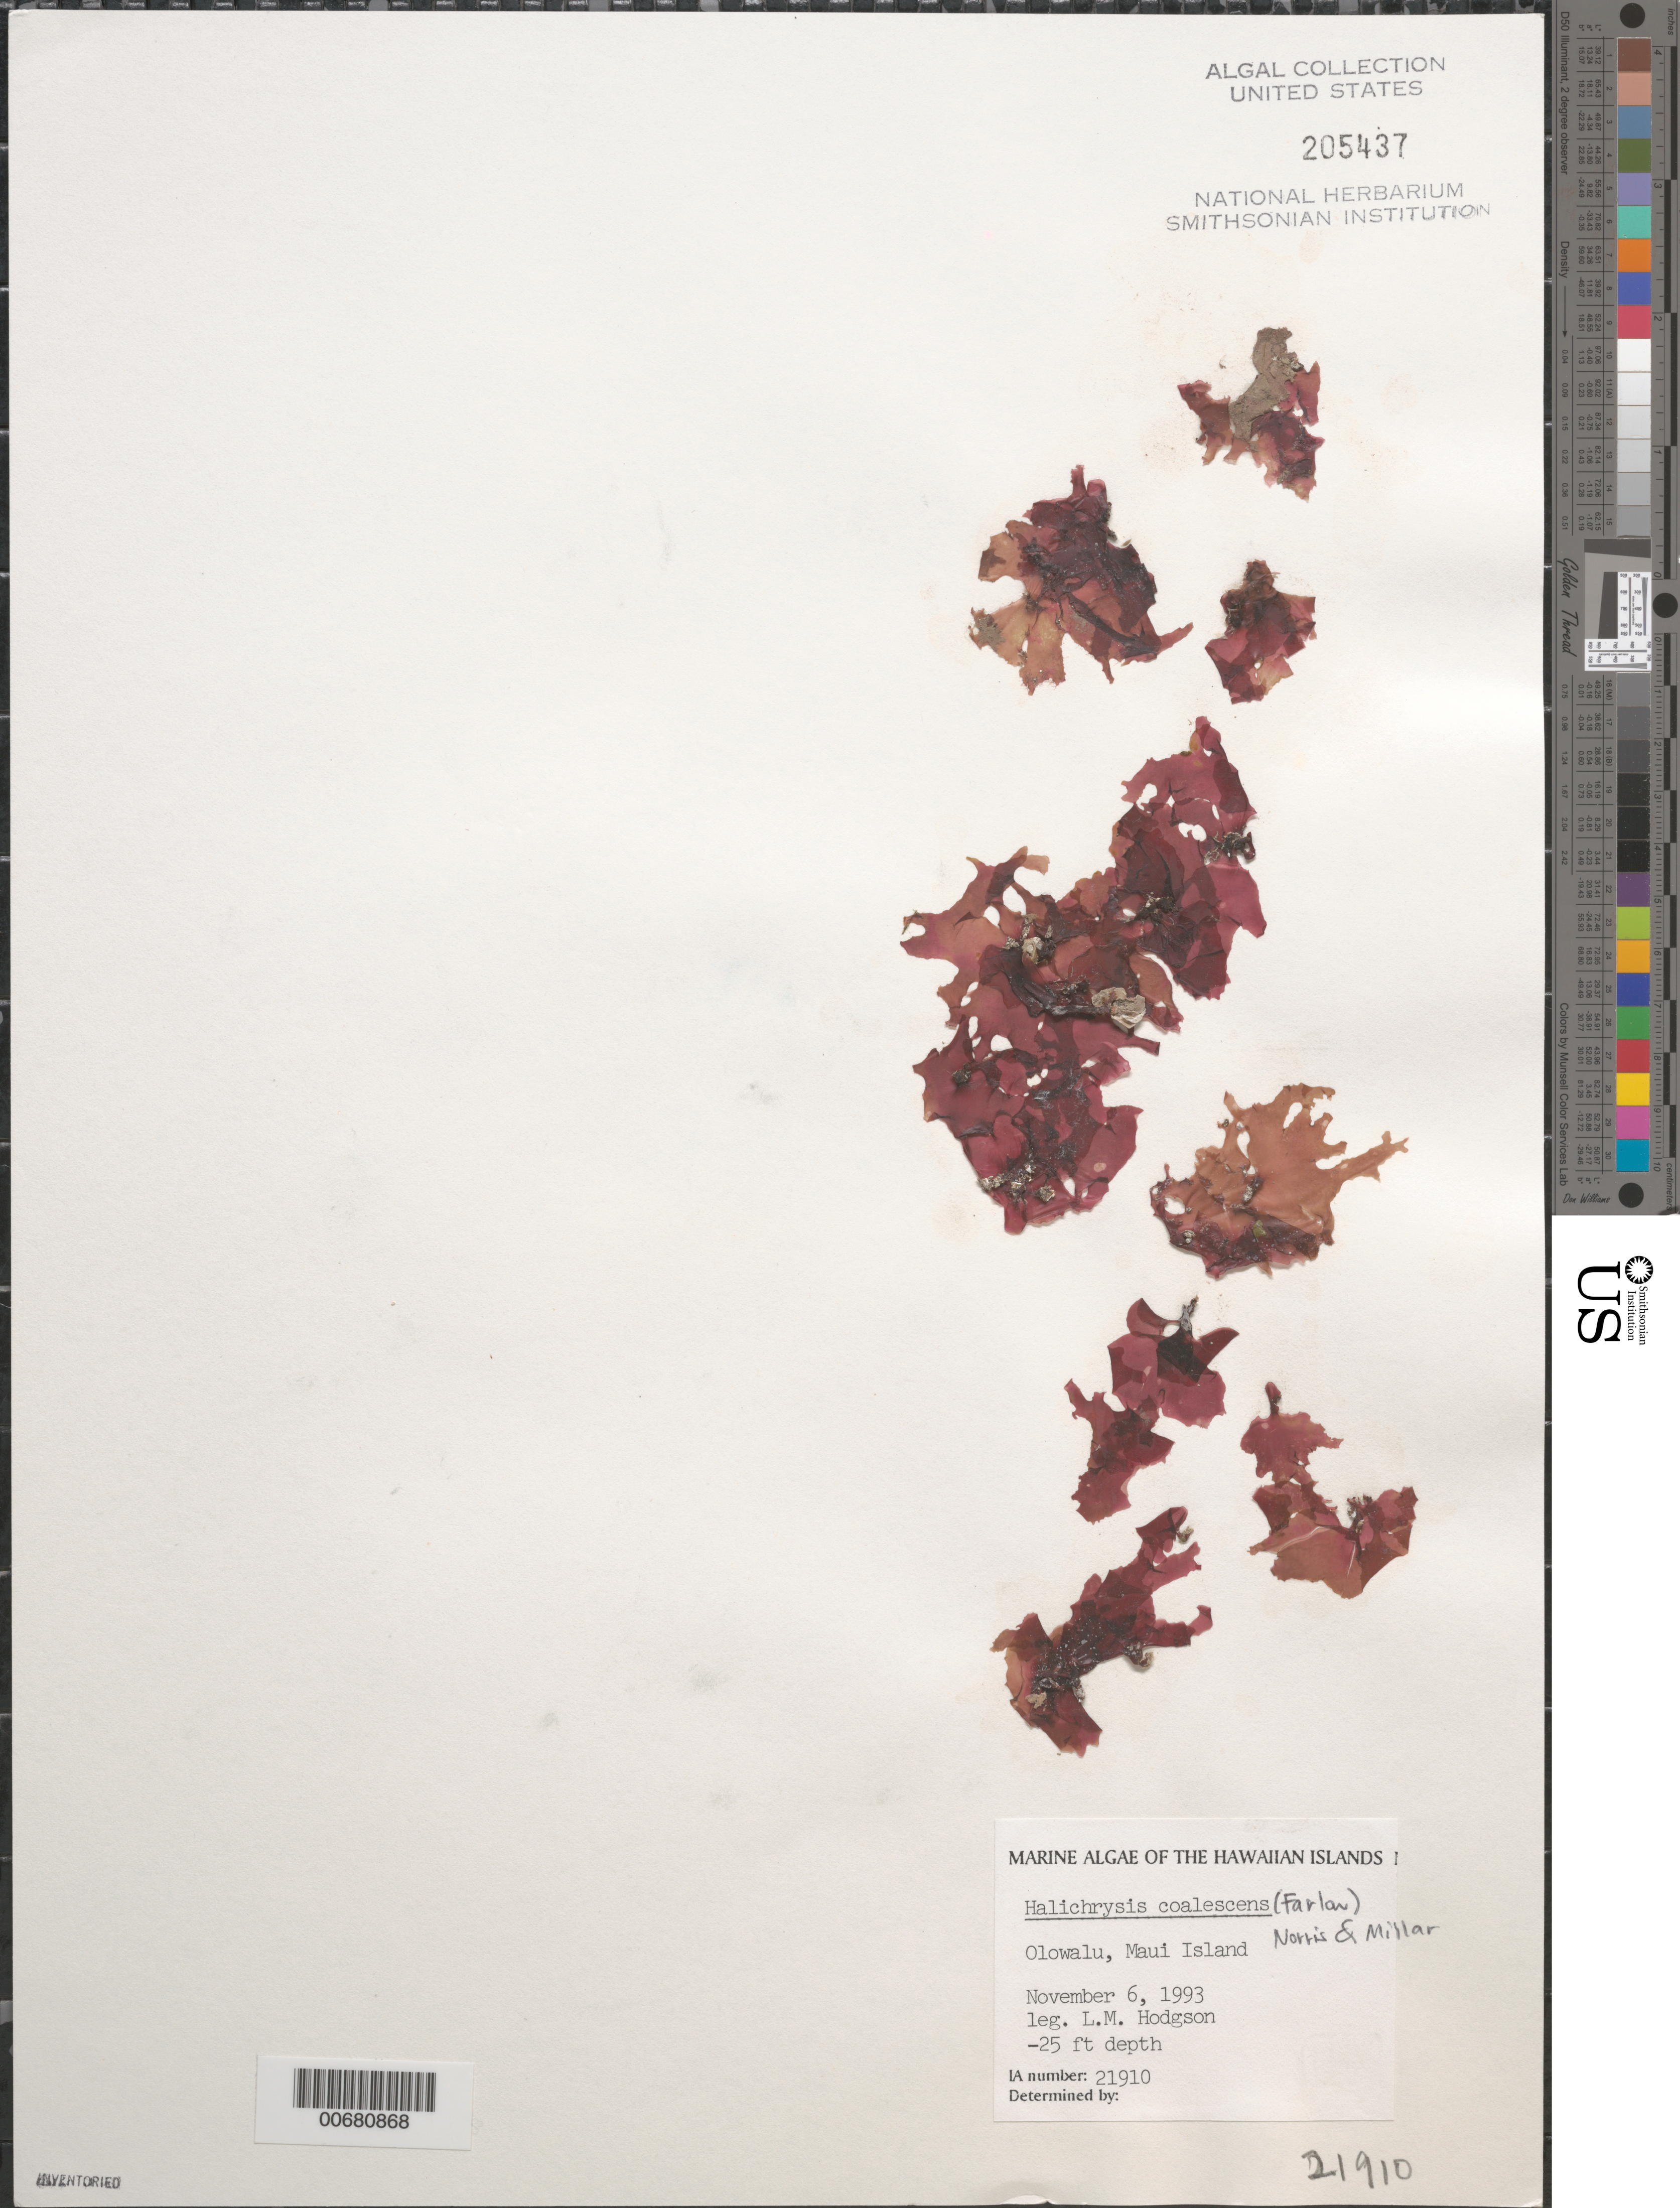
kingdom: Plantae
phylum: Rhodophyta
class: Florideophyceae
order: Rhodymeniales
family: Rhodymeniaceae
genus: Drouetia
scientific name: Drouetia coalescens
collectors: L. M. Hodgson et al.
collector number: IAA 21910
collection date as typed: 06 Nov 1993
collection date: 1993-11-06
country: United States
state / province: Hawaii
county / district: Maui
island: Maui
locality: Olowalu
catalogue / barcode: US 205437